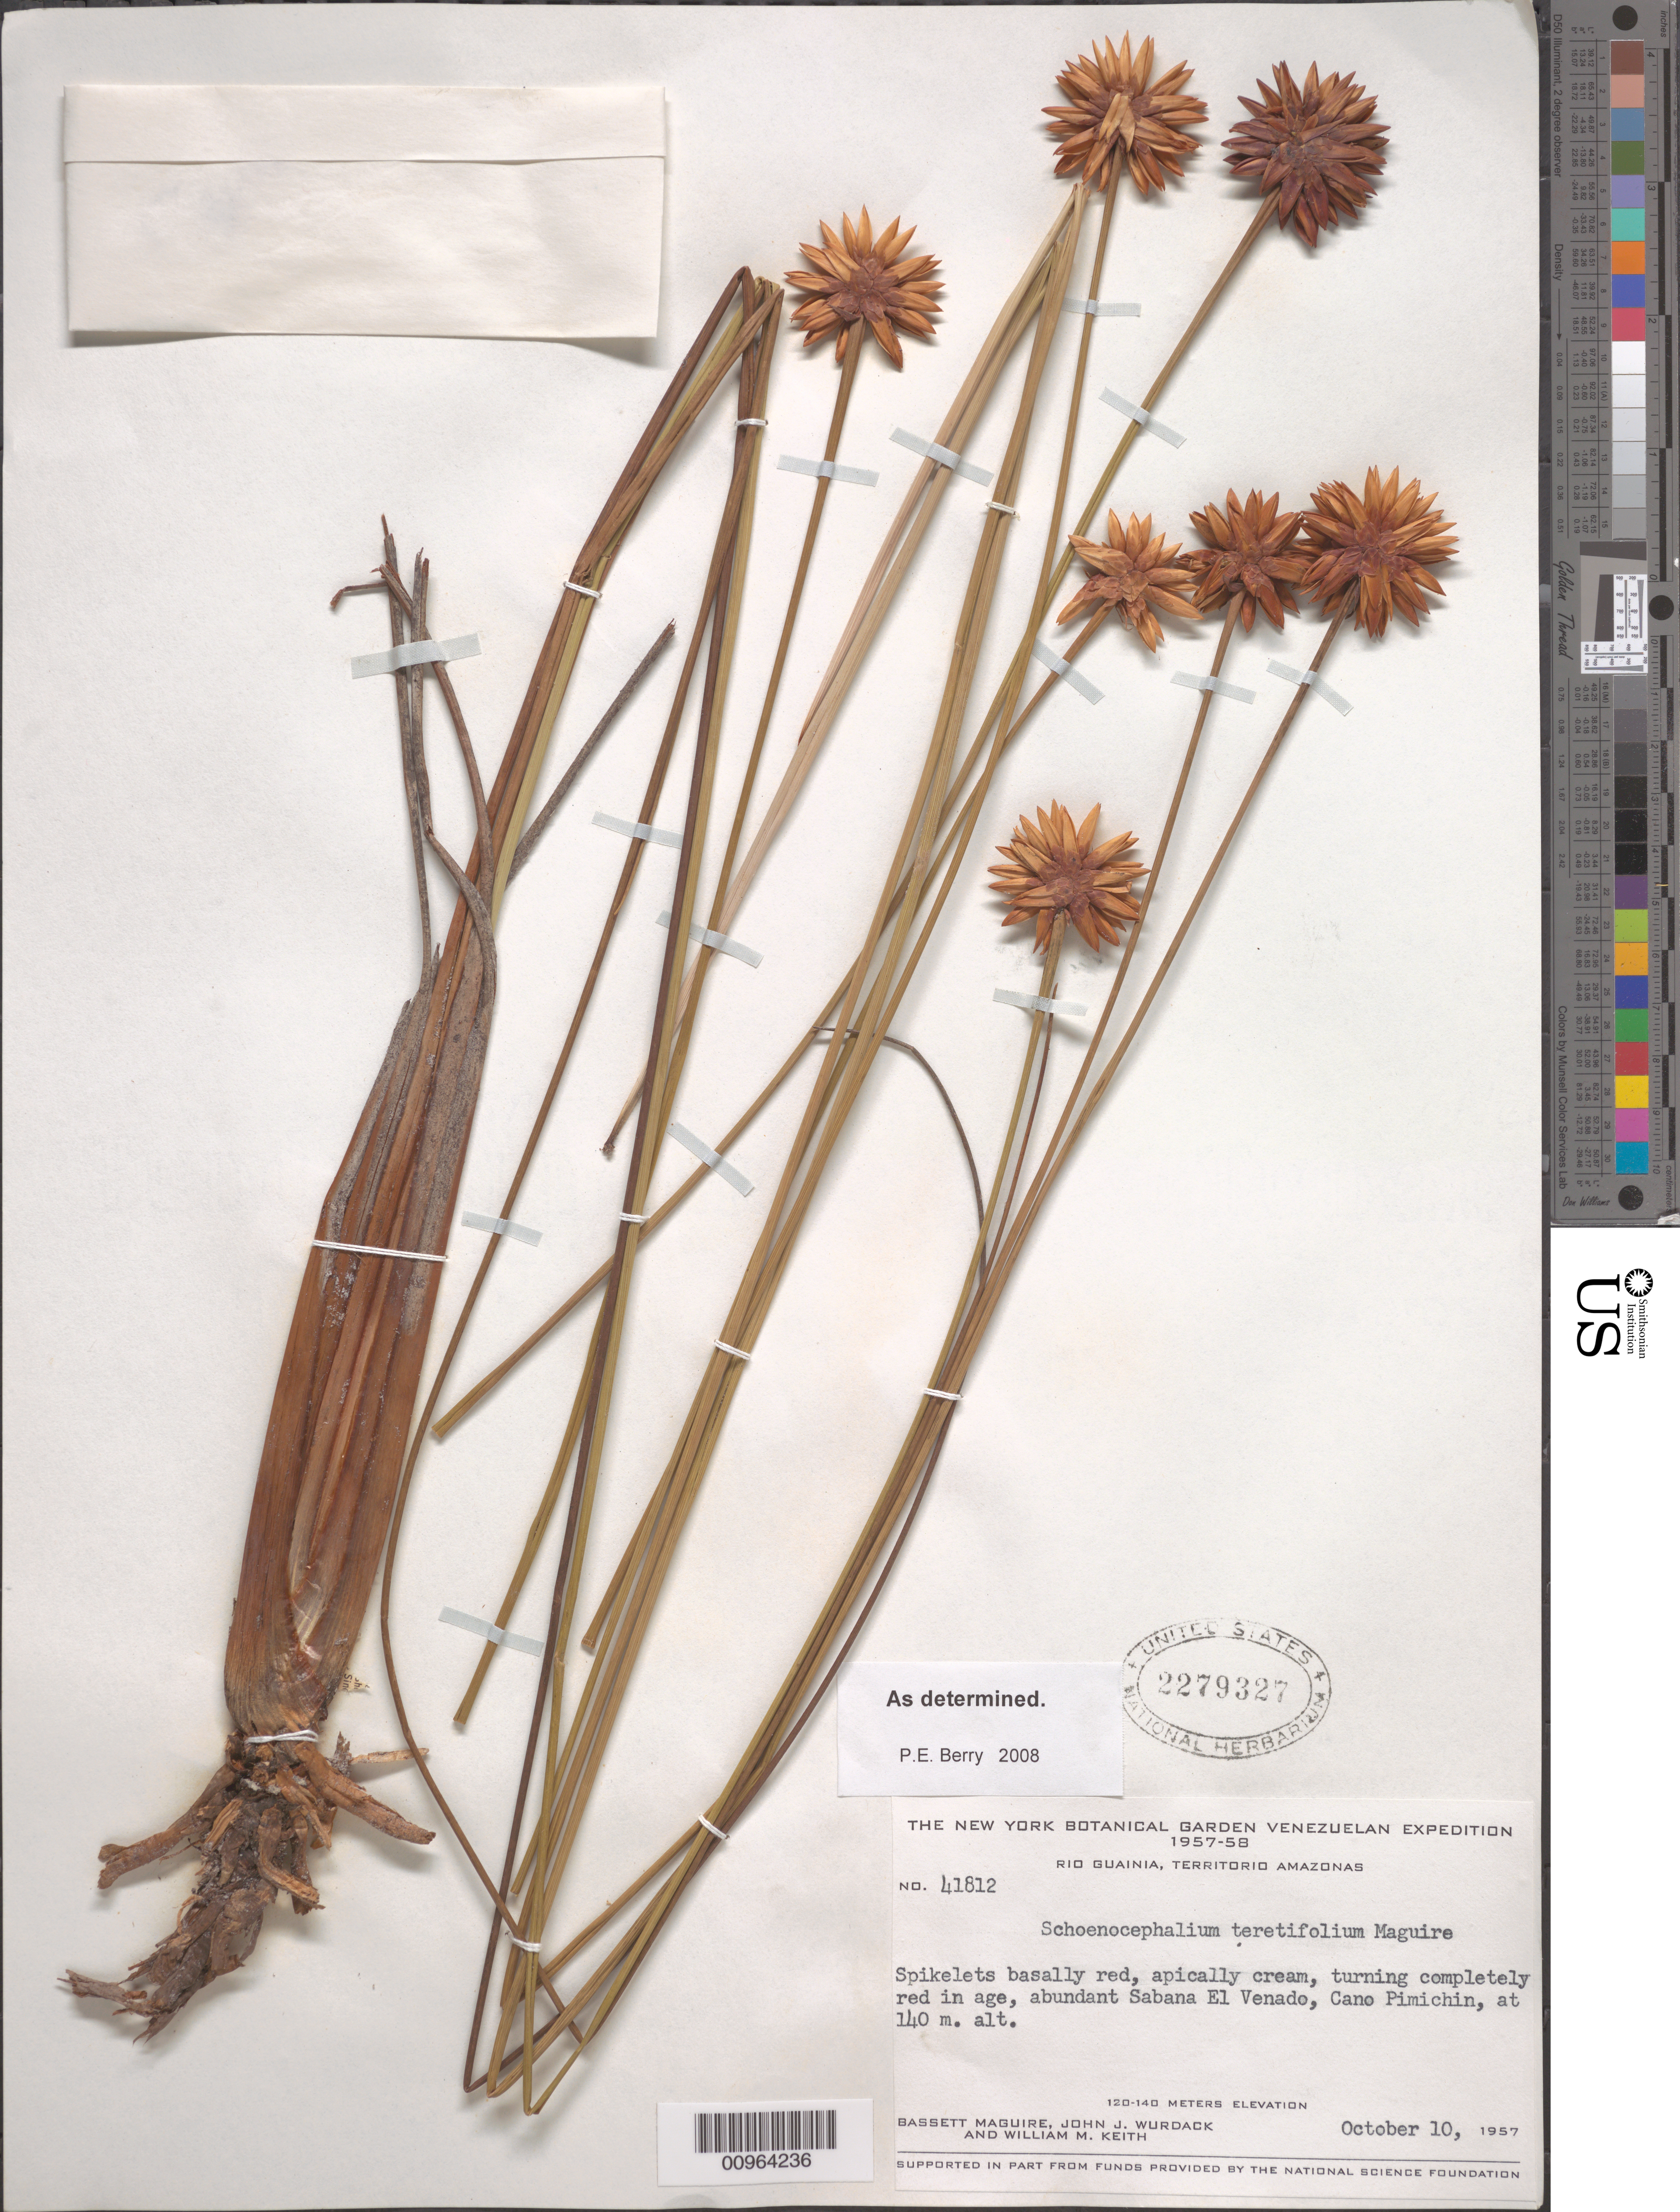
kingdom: Plantae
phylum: Tracheophyta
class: Liliopsida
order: Poales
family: Rapateaceae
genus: Schoenocephalium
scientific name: Schoenocephalium teretifolium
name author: Maguire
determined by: Berry, P. E., (WIS), University of Wisconsin - Madison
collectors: B. Maguire, J. J. Wurdack & W. Keith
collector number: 41812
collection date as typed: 10-Oct-57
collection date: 1957-10-10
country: Venezuela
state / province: Amazonas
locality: Sabana El Venado, Cano Pimichin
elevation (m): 140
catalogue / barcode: US 2279327